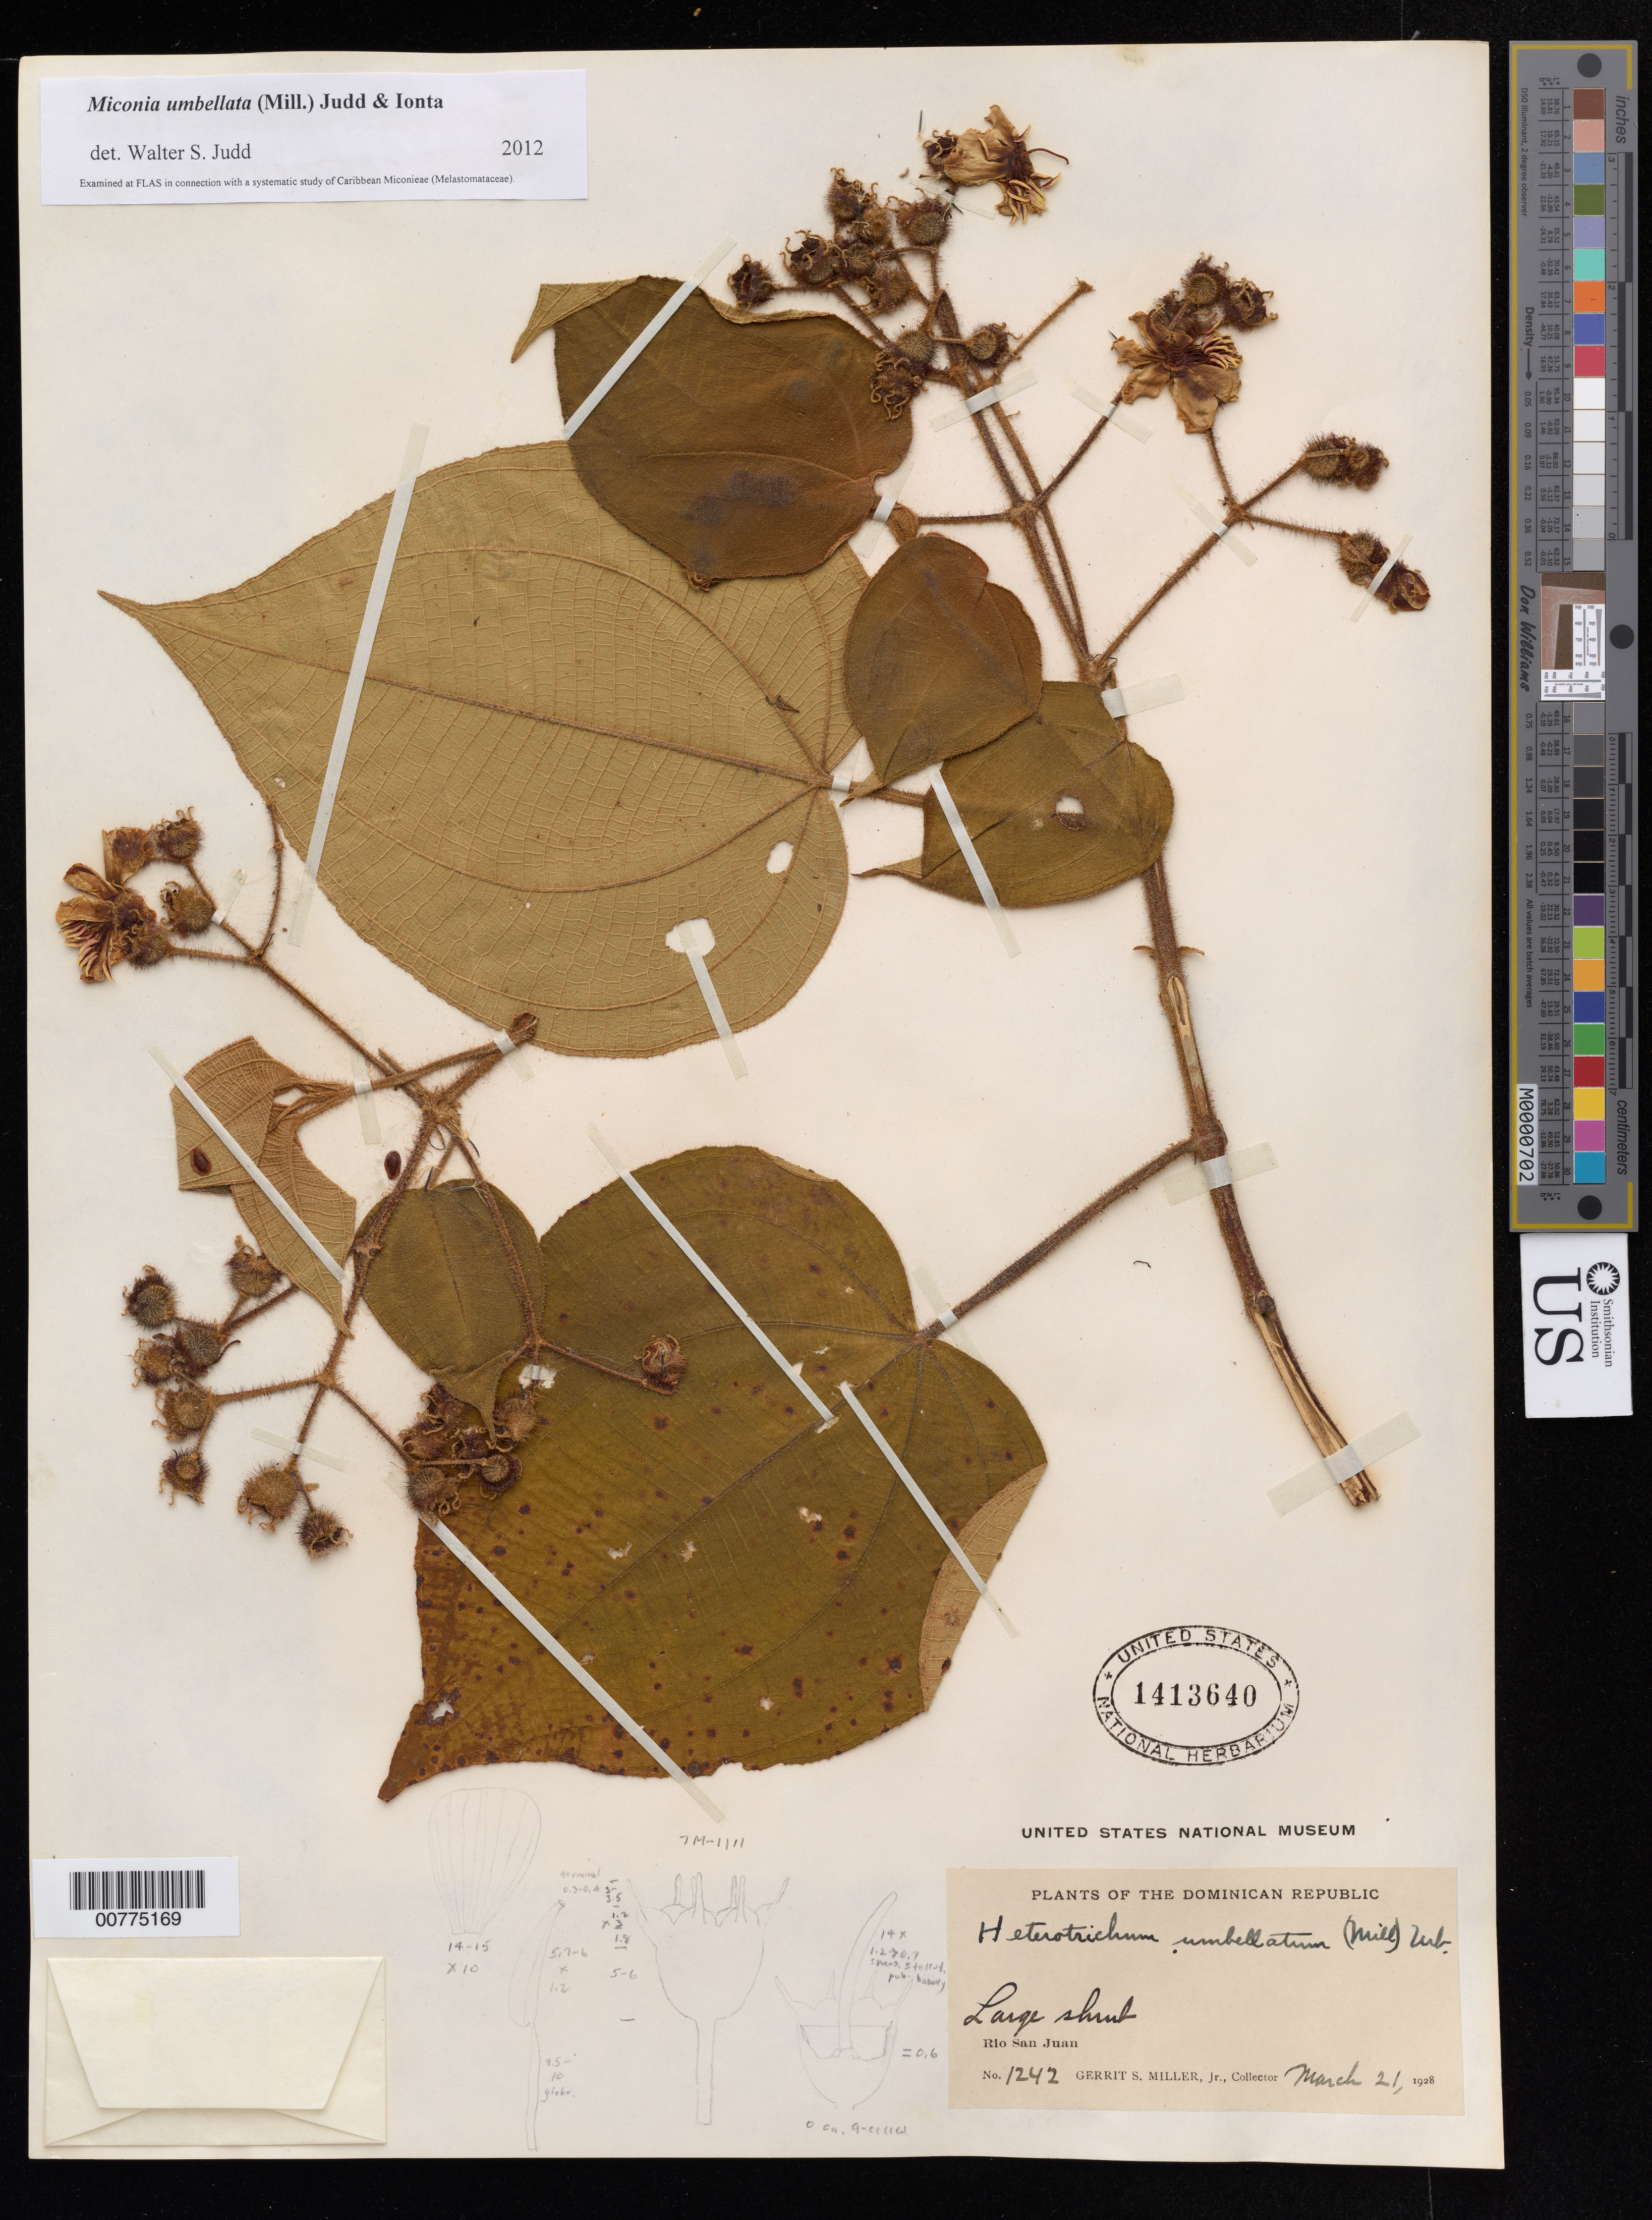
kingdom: Plantae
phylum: Tracheophyta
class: Magnoliopsida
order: Myrtales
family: Melastomataceae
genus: Miconia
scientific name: Miconia umbellata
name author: (Mill.) Judd & Ionta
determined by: Judd, Walter S.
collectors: G. S. Miller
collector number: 1242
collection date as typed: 21 Mar 1928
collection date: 1928-03-21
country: Dominican Republic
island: Hispaniola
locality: San Juan River.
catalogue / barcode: US 1413640